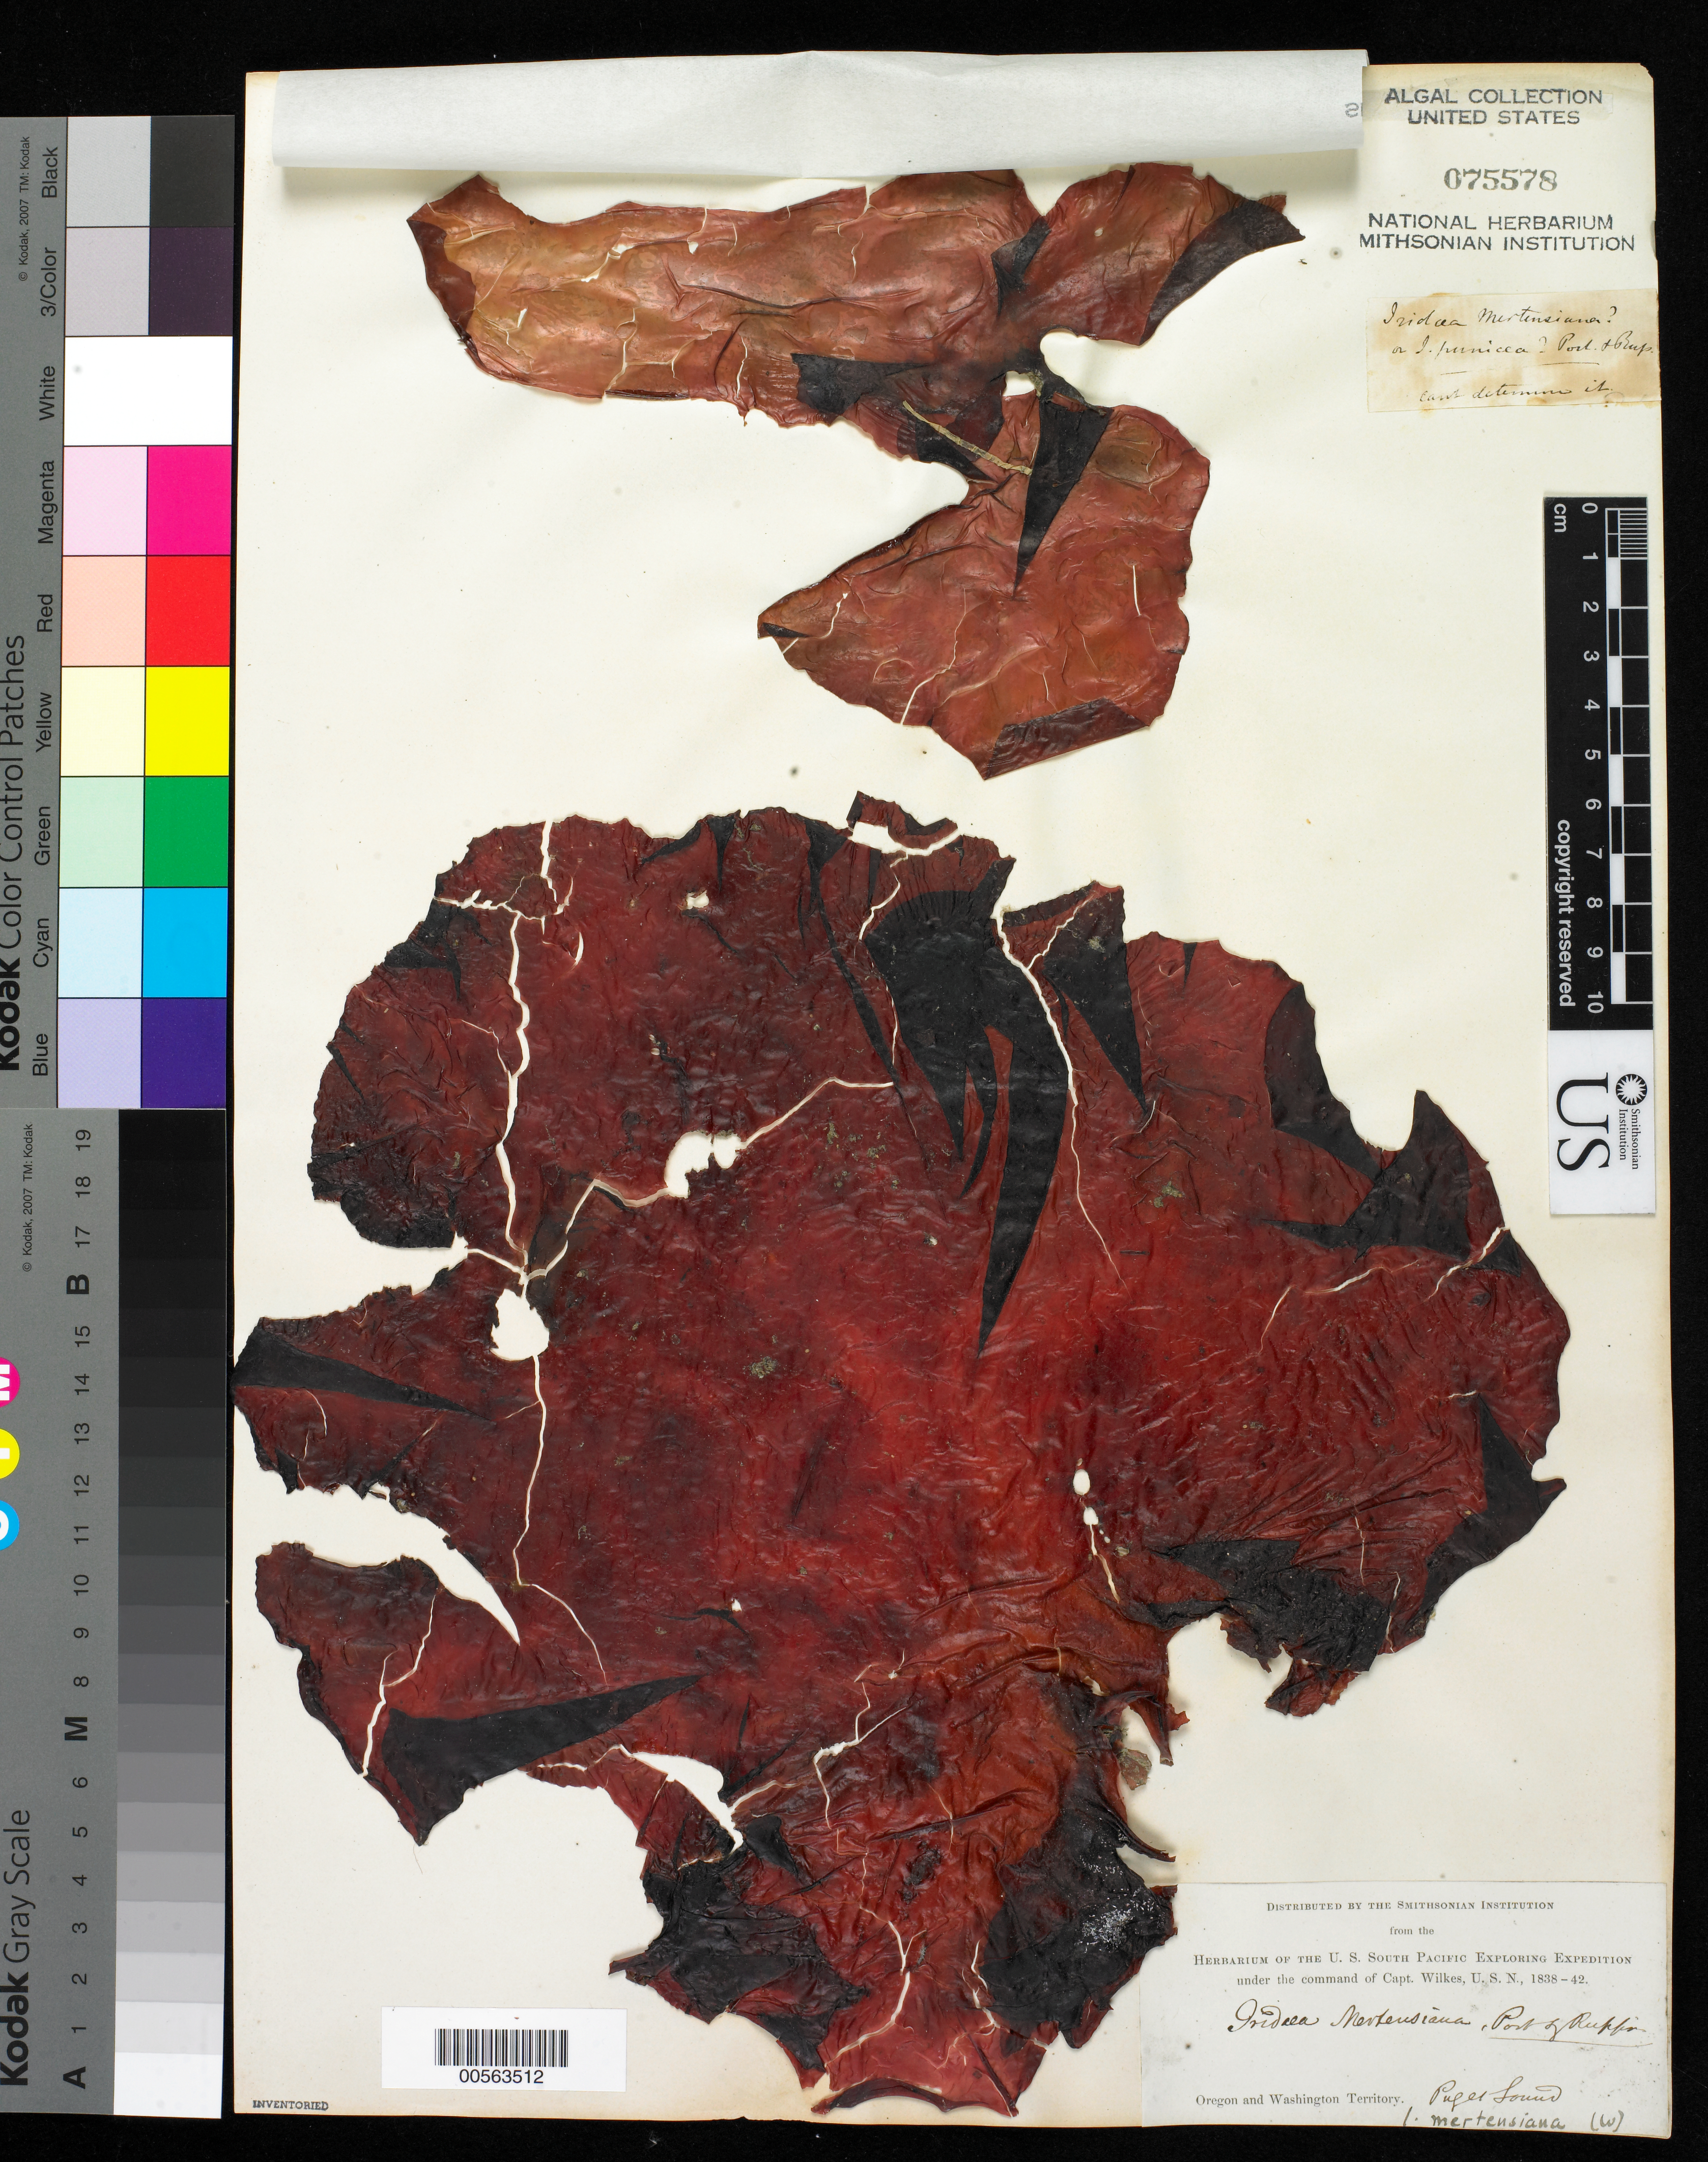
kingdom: Plantae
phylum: Rhodophyta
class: Florideophyceae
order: Gigartinales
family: Gigartinaceae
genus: Iridaea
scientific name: Iridaea mertensiana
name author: Postels & Rupr.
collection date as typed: Spr 1841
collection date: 1841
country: United States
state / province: Washington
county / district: King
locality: Puget Sound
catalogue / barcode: US 75578